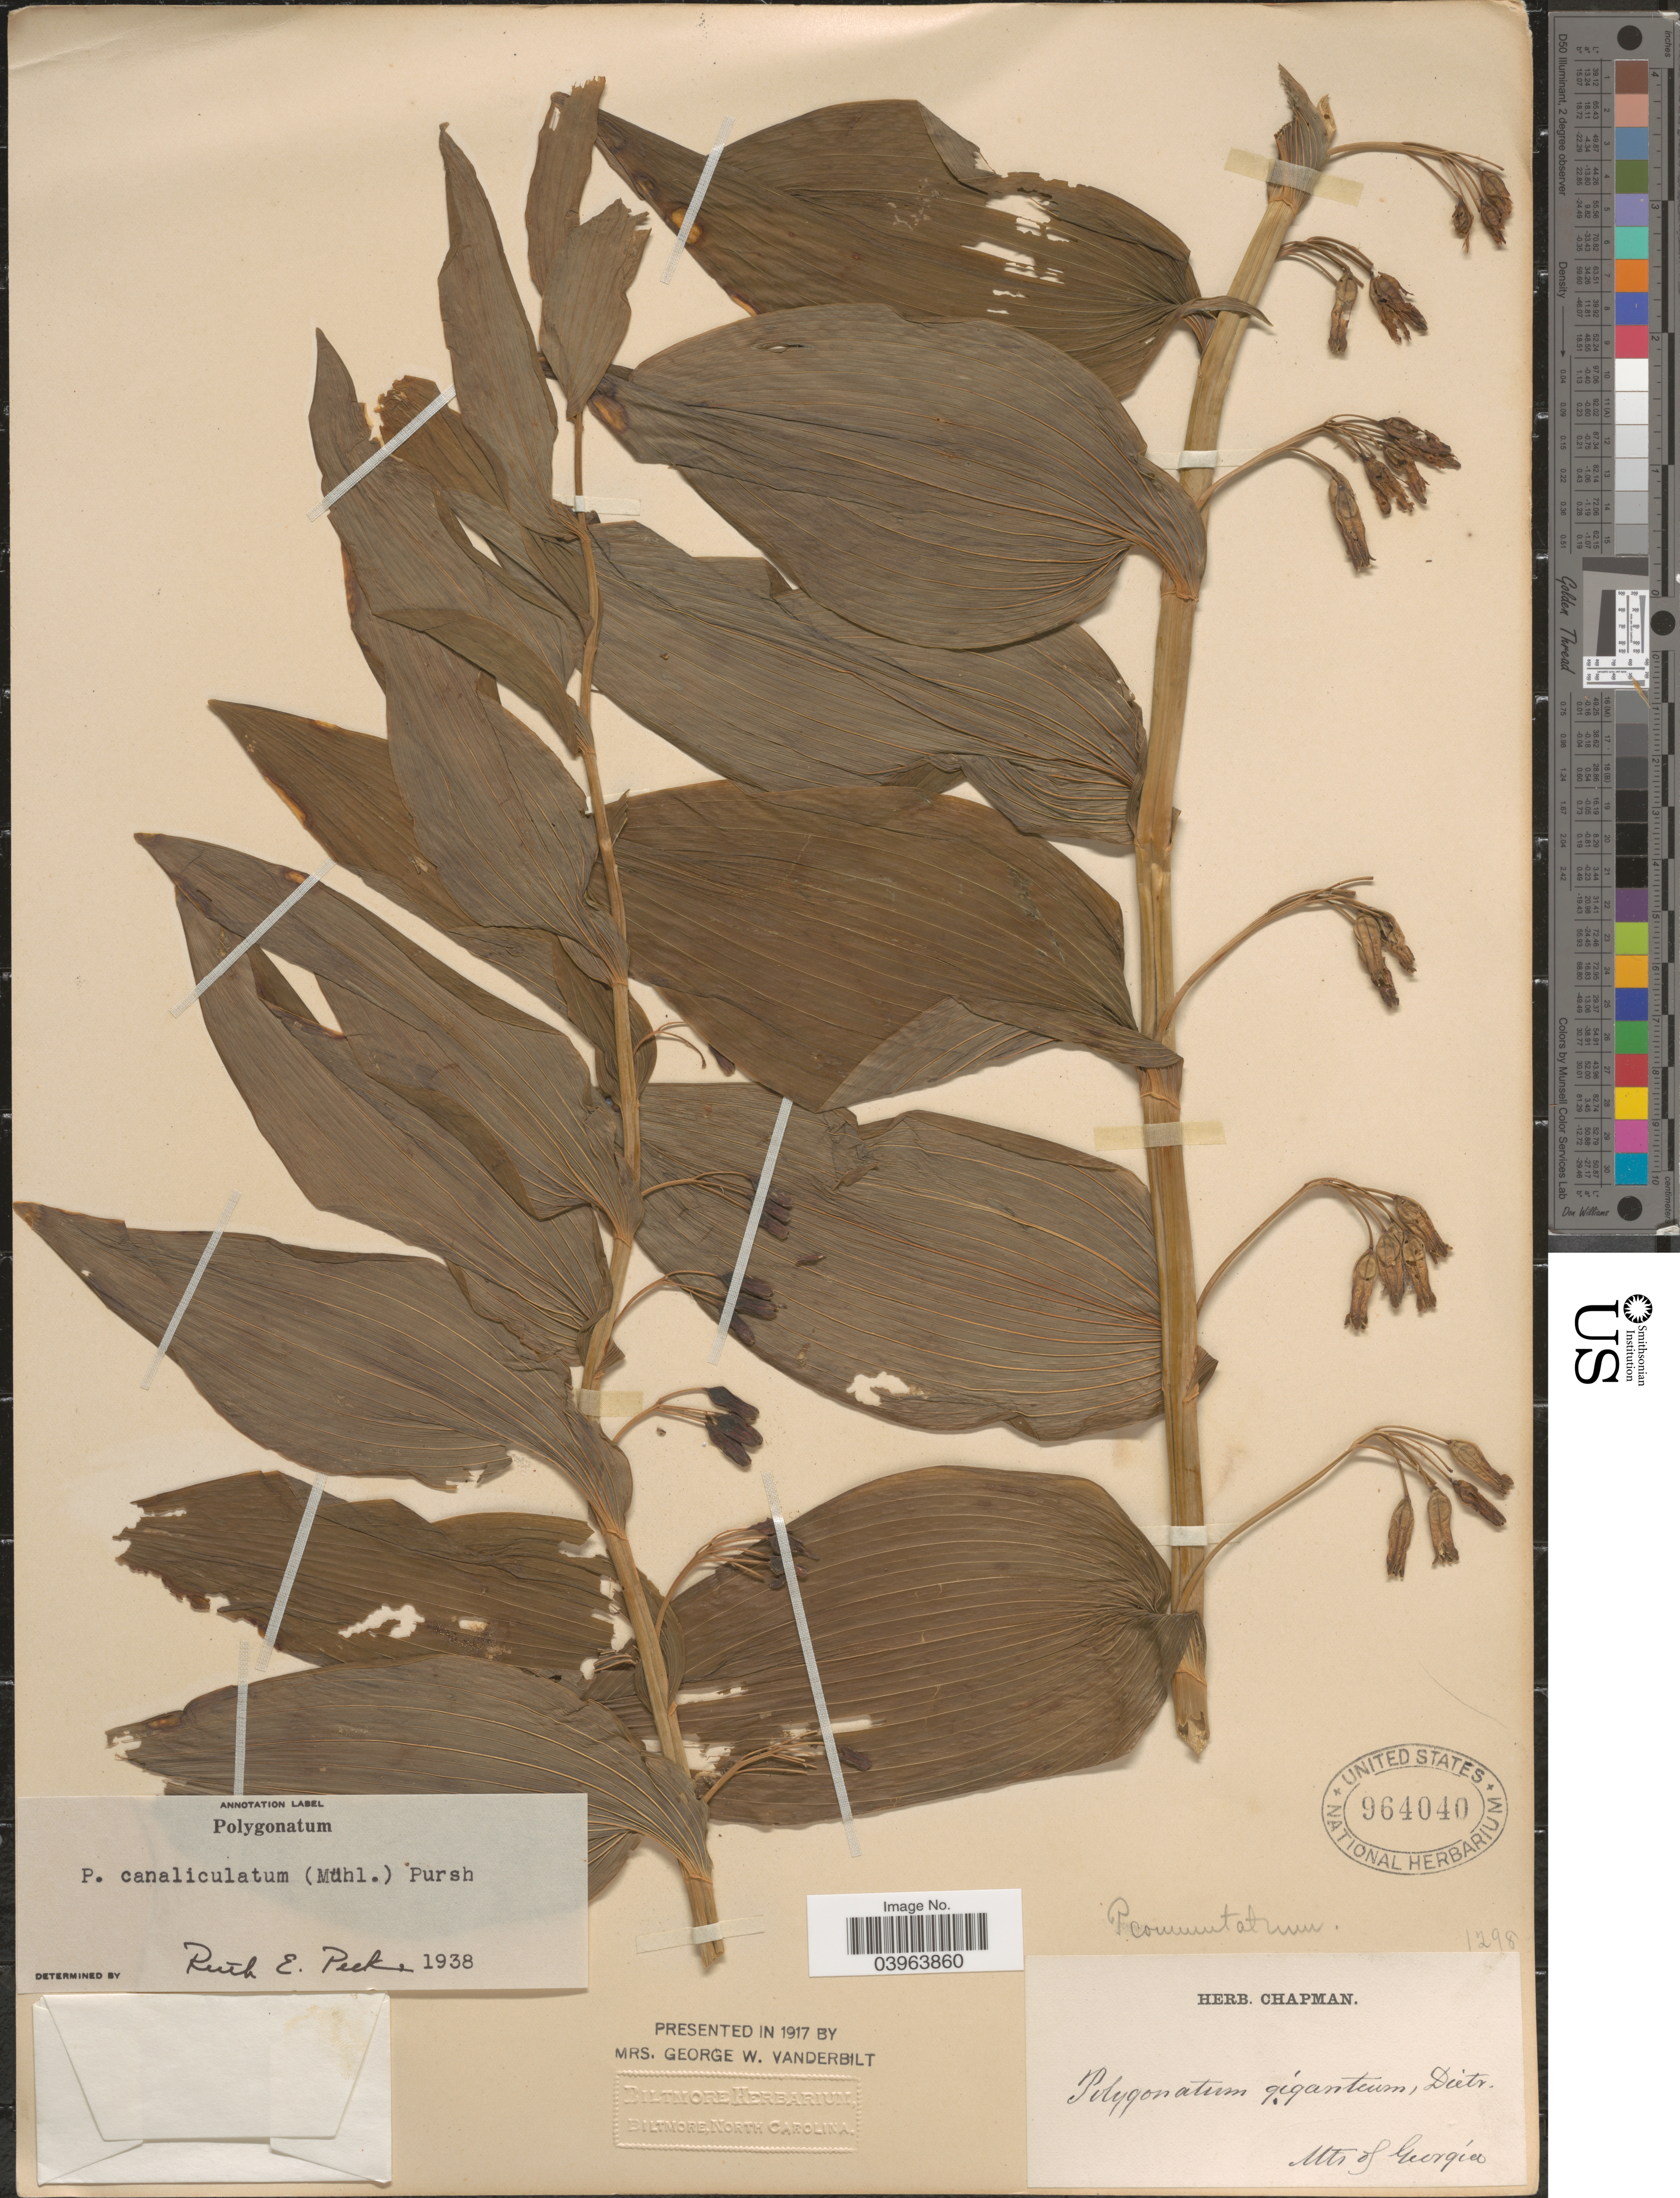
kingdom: Plantae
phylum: Tracheophyta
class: Liliopsida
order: Asparagales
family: Asparagaceae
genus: Polygonatum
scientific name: Polygonatum commutatum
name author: (Schult. f.) A. Dietr.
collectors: ex herb. Chapman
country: United States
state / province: Georgia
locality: Mts of Georgia.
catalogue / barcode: US 964040